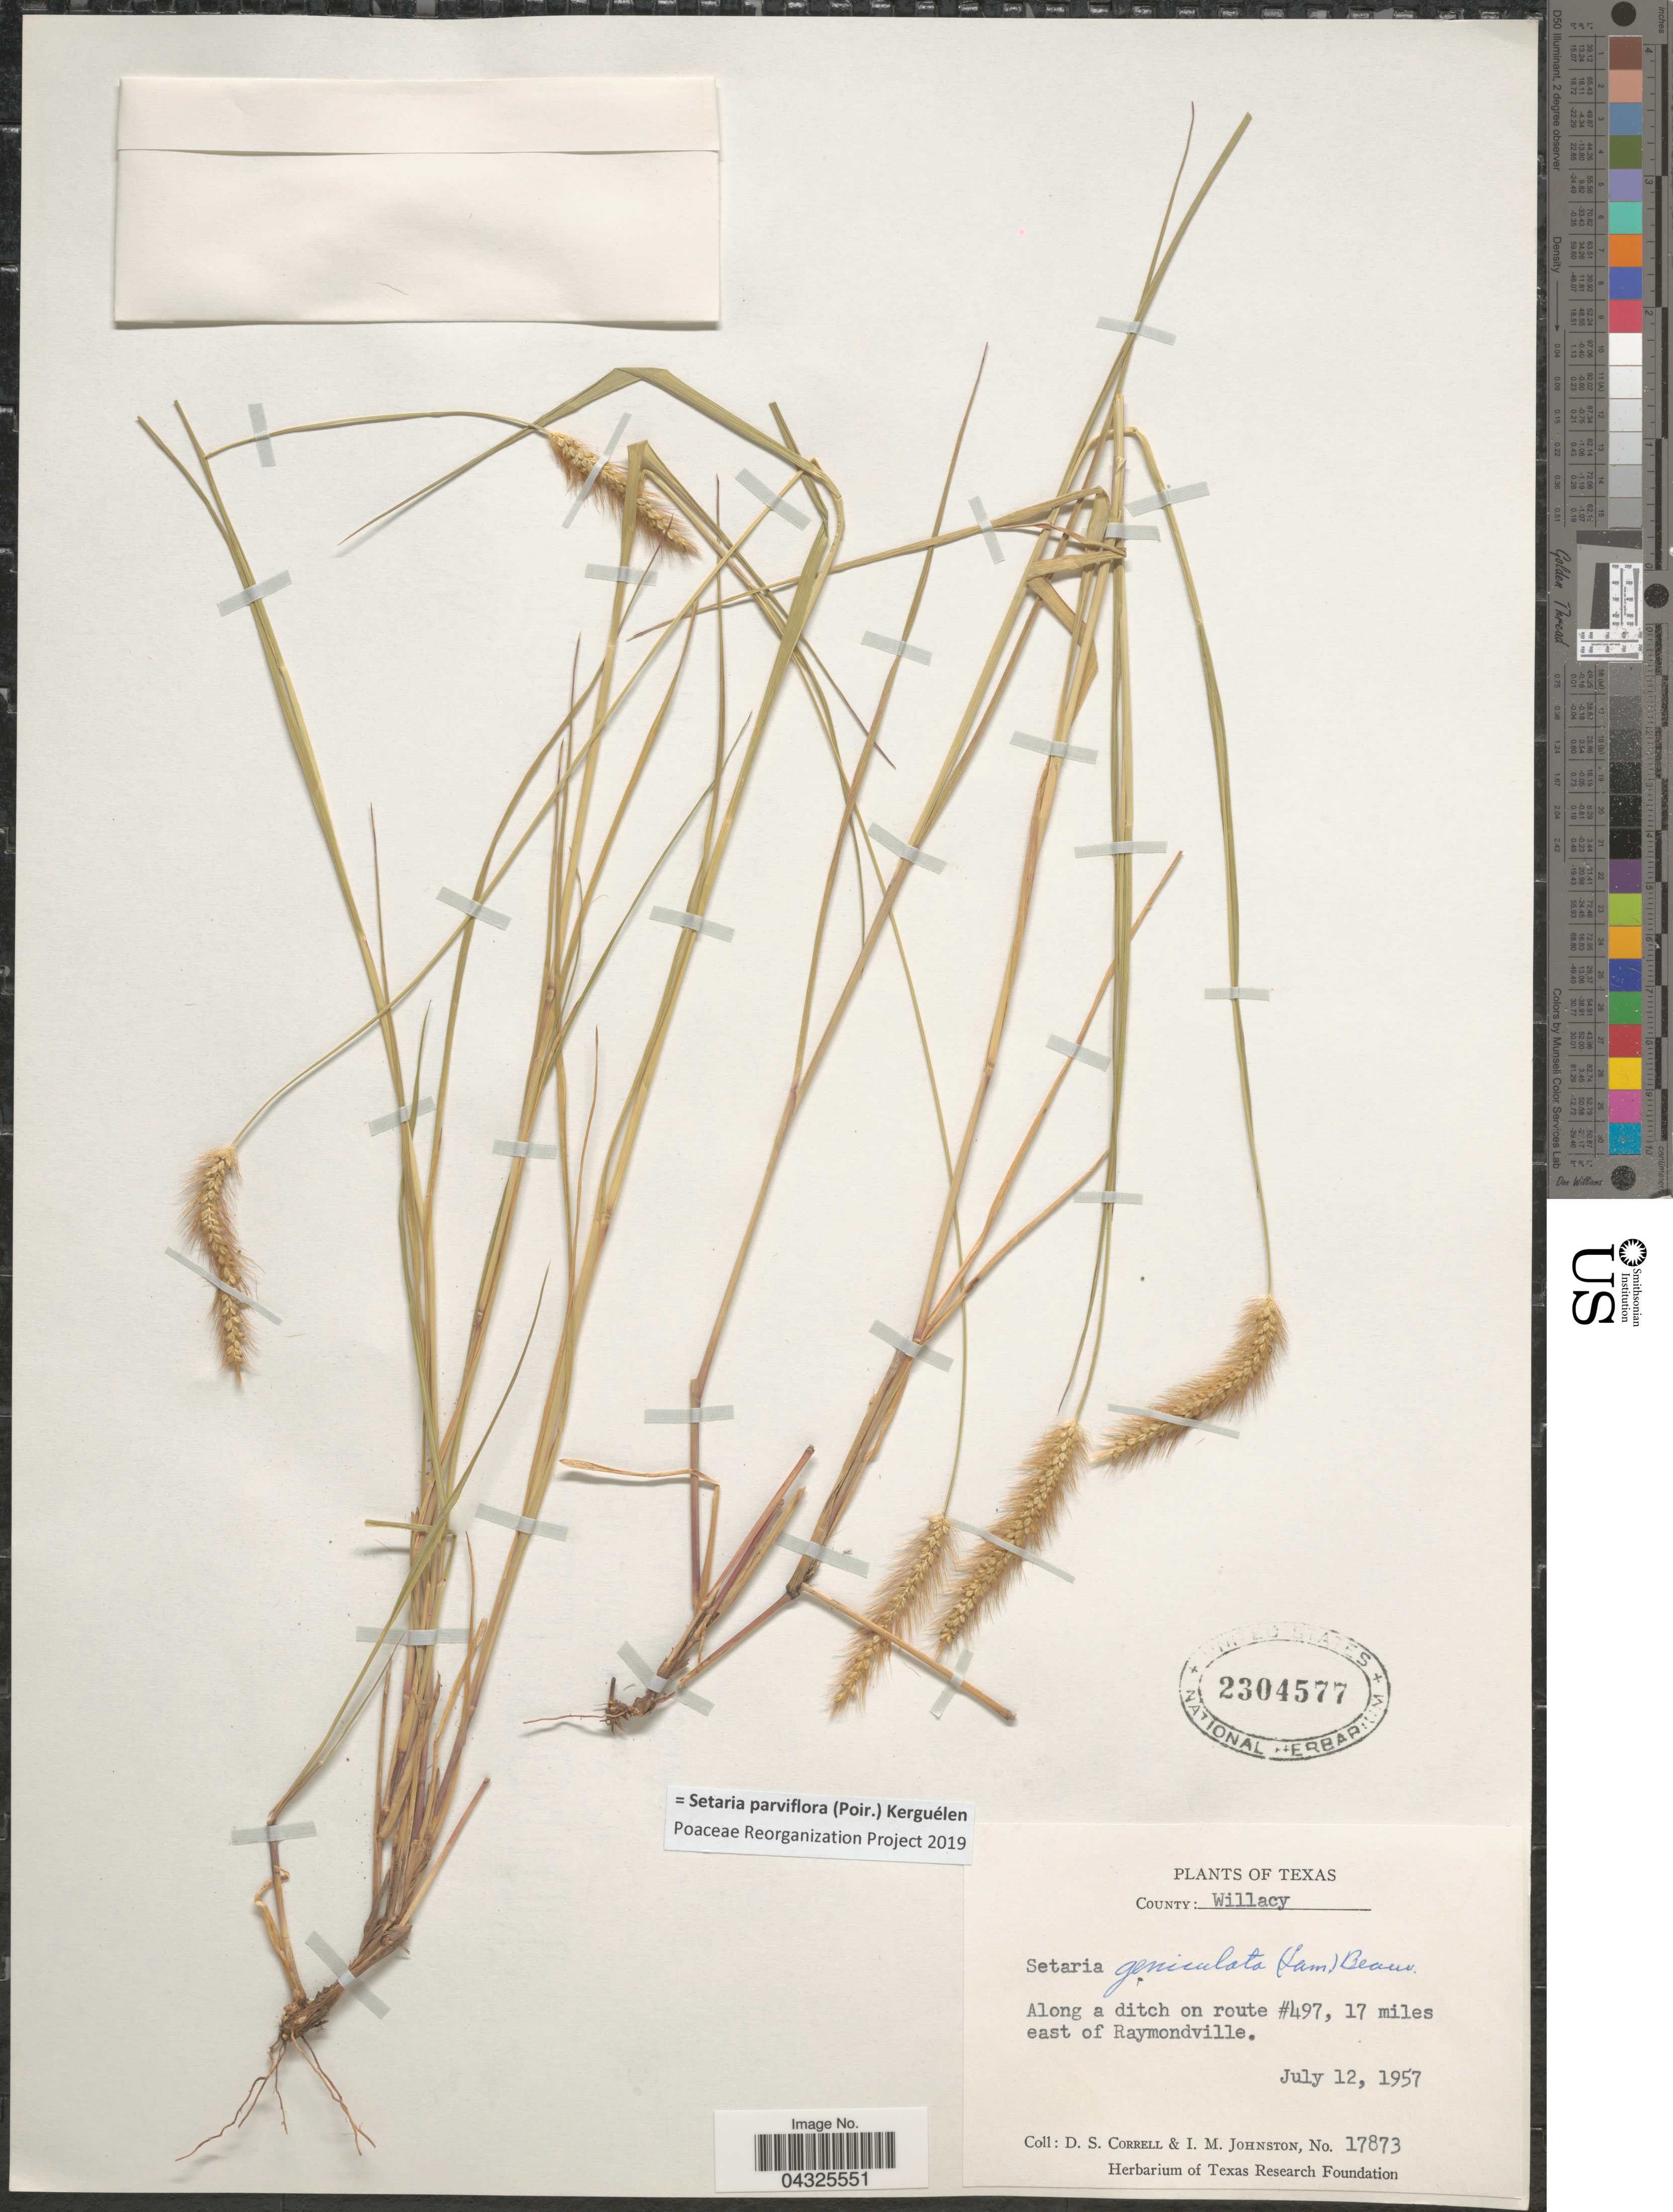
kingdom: Plantae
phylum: Tracheophyta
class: Liliopsida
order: Poales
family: Poaceae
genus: Setaria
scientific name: Setaria parviflora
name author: (Poir.) Kerguélen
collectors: D. S. Correll & I.M. Johnston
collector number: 17873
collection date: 1957-07-12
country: United States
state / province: Texas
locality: County: Willacy. Along a ditch on route #497, 17 miles east of Raymondville.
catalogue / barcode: US 2304577